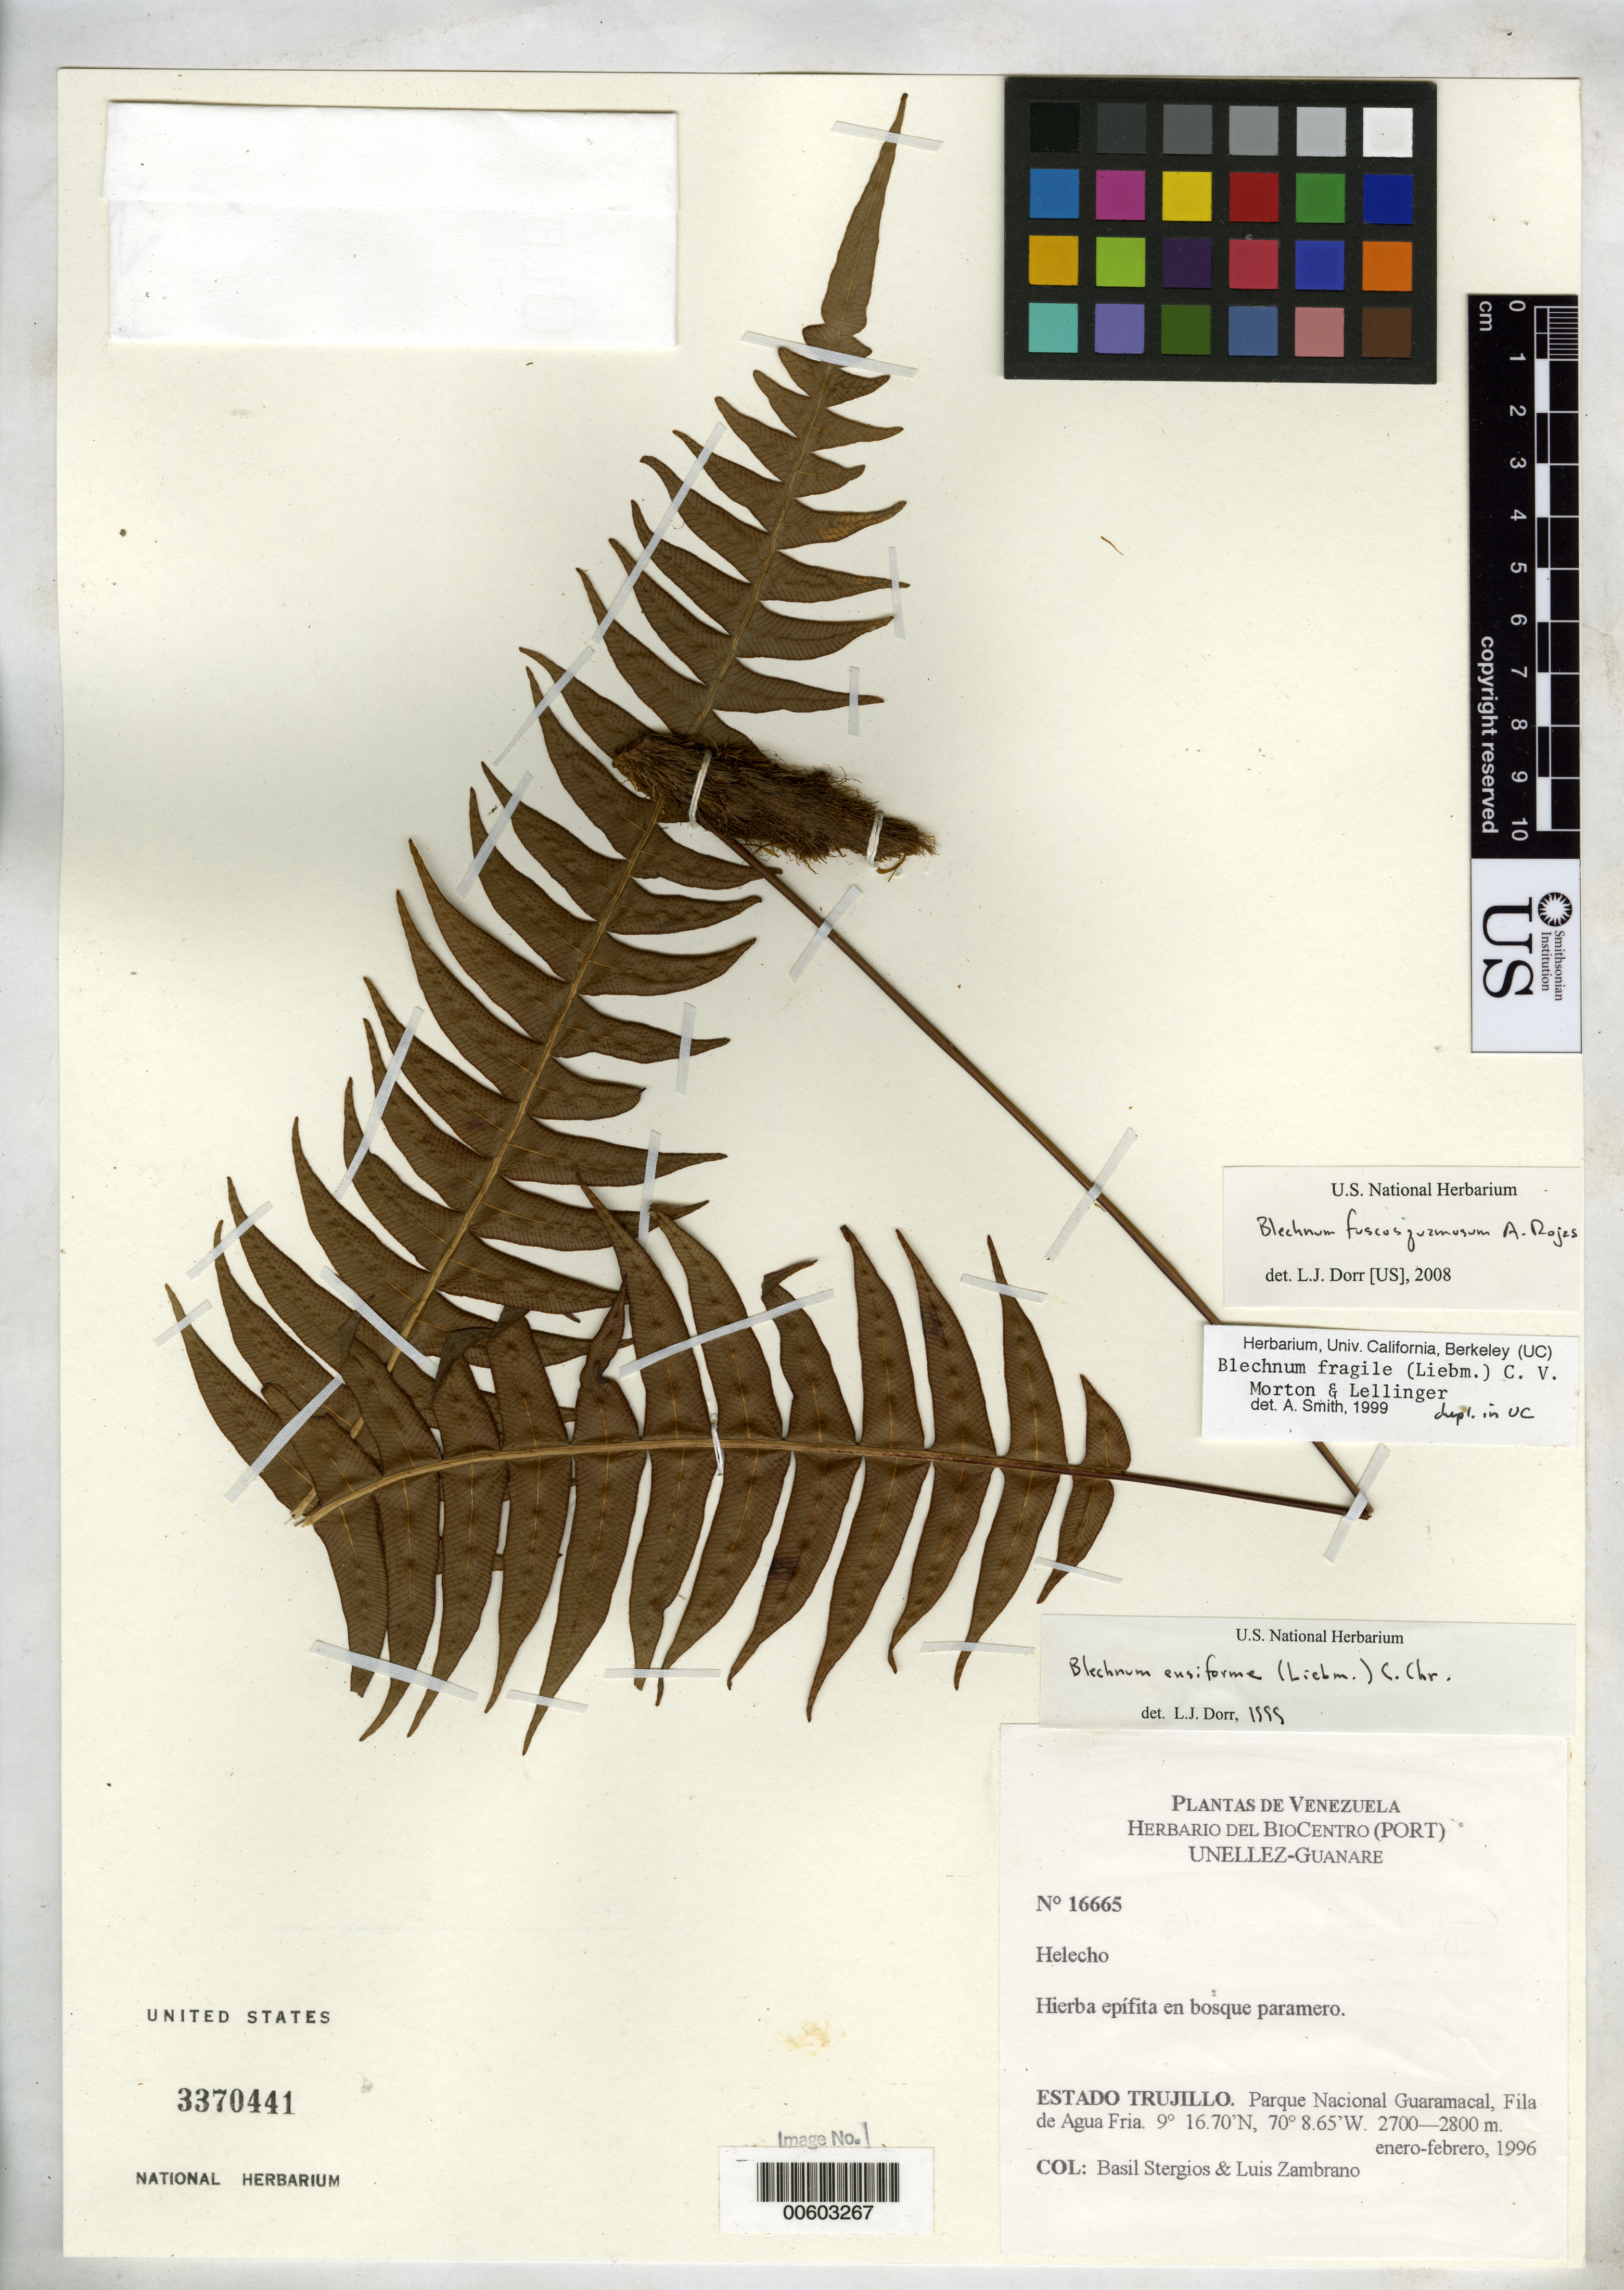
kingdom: Plantae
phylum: Tracheophyta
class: Polypodiopsida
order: Polypodiales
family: Blechnaceae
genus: Blechnum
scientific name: Blechnum fragile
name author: (Liebm.) C.V. Morton & Lellinger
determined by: Smith, Alan R., (UC)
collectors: B. G. Stergios & L. Zambrano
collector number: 16665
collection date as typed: Jan 1996 to -- Feb 1996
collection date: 1996-01/1996-02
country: Venezuela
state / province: Trujillo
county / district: Boconó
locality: Parque Nacional Guaramacal, Fila de Agua Fria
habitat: Bosque paramero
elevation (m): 2700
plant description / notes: PORT, UC, US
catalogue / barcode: US 3370441